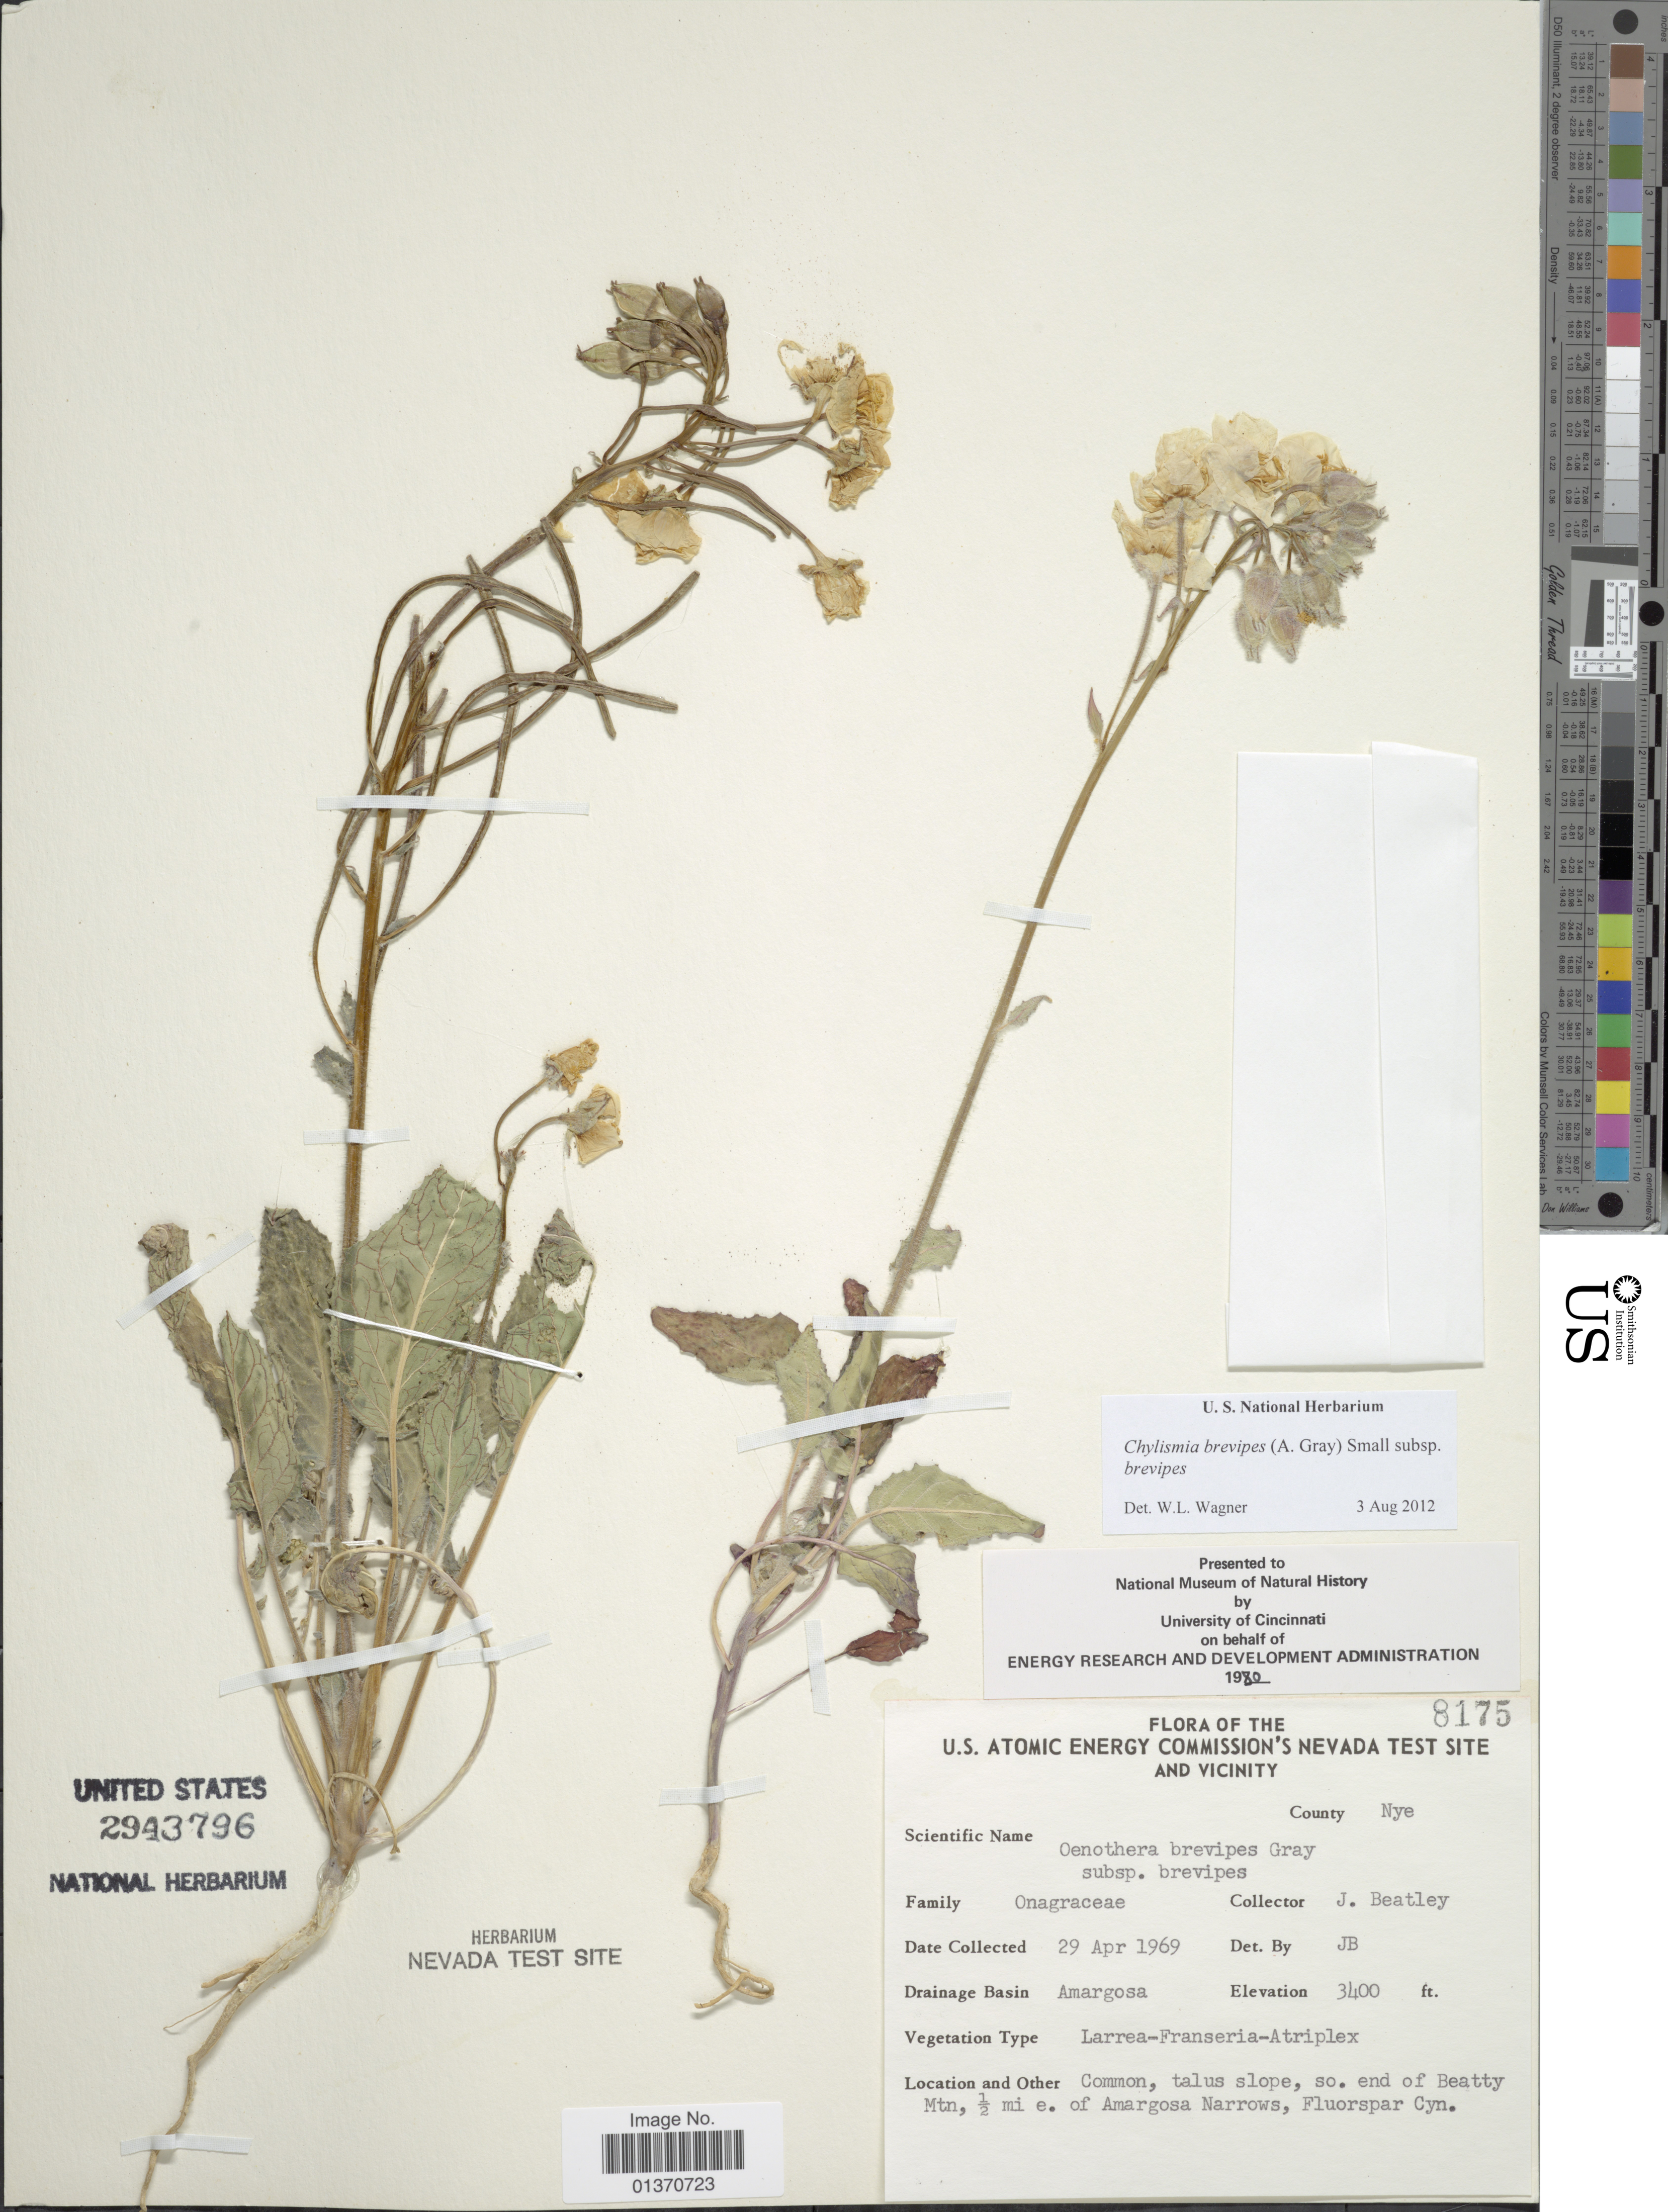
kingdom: Plantae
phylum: Tracheophyta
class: Magnoliopsida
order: Myrtales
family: Onagraceae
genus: Chylismia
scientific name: Chylismia brevipes subsp. brevipes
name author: (A. Gray) Small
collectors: J. C. Beatley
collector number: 8175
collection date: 1969-04-29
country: United States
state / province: Nevada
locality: U. S. Atomic Energy Commission's Nevada Test Site and Vicinity, Amargosa, talus slope, so. end of Beatty Mtn, ½ mi e. of Amargosa Narrows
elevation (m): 1036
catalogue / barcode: US 2943796